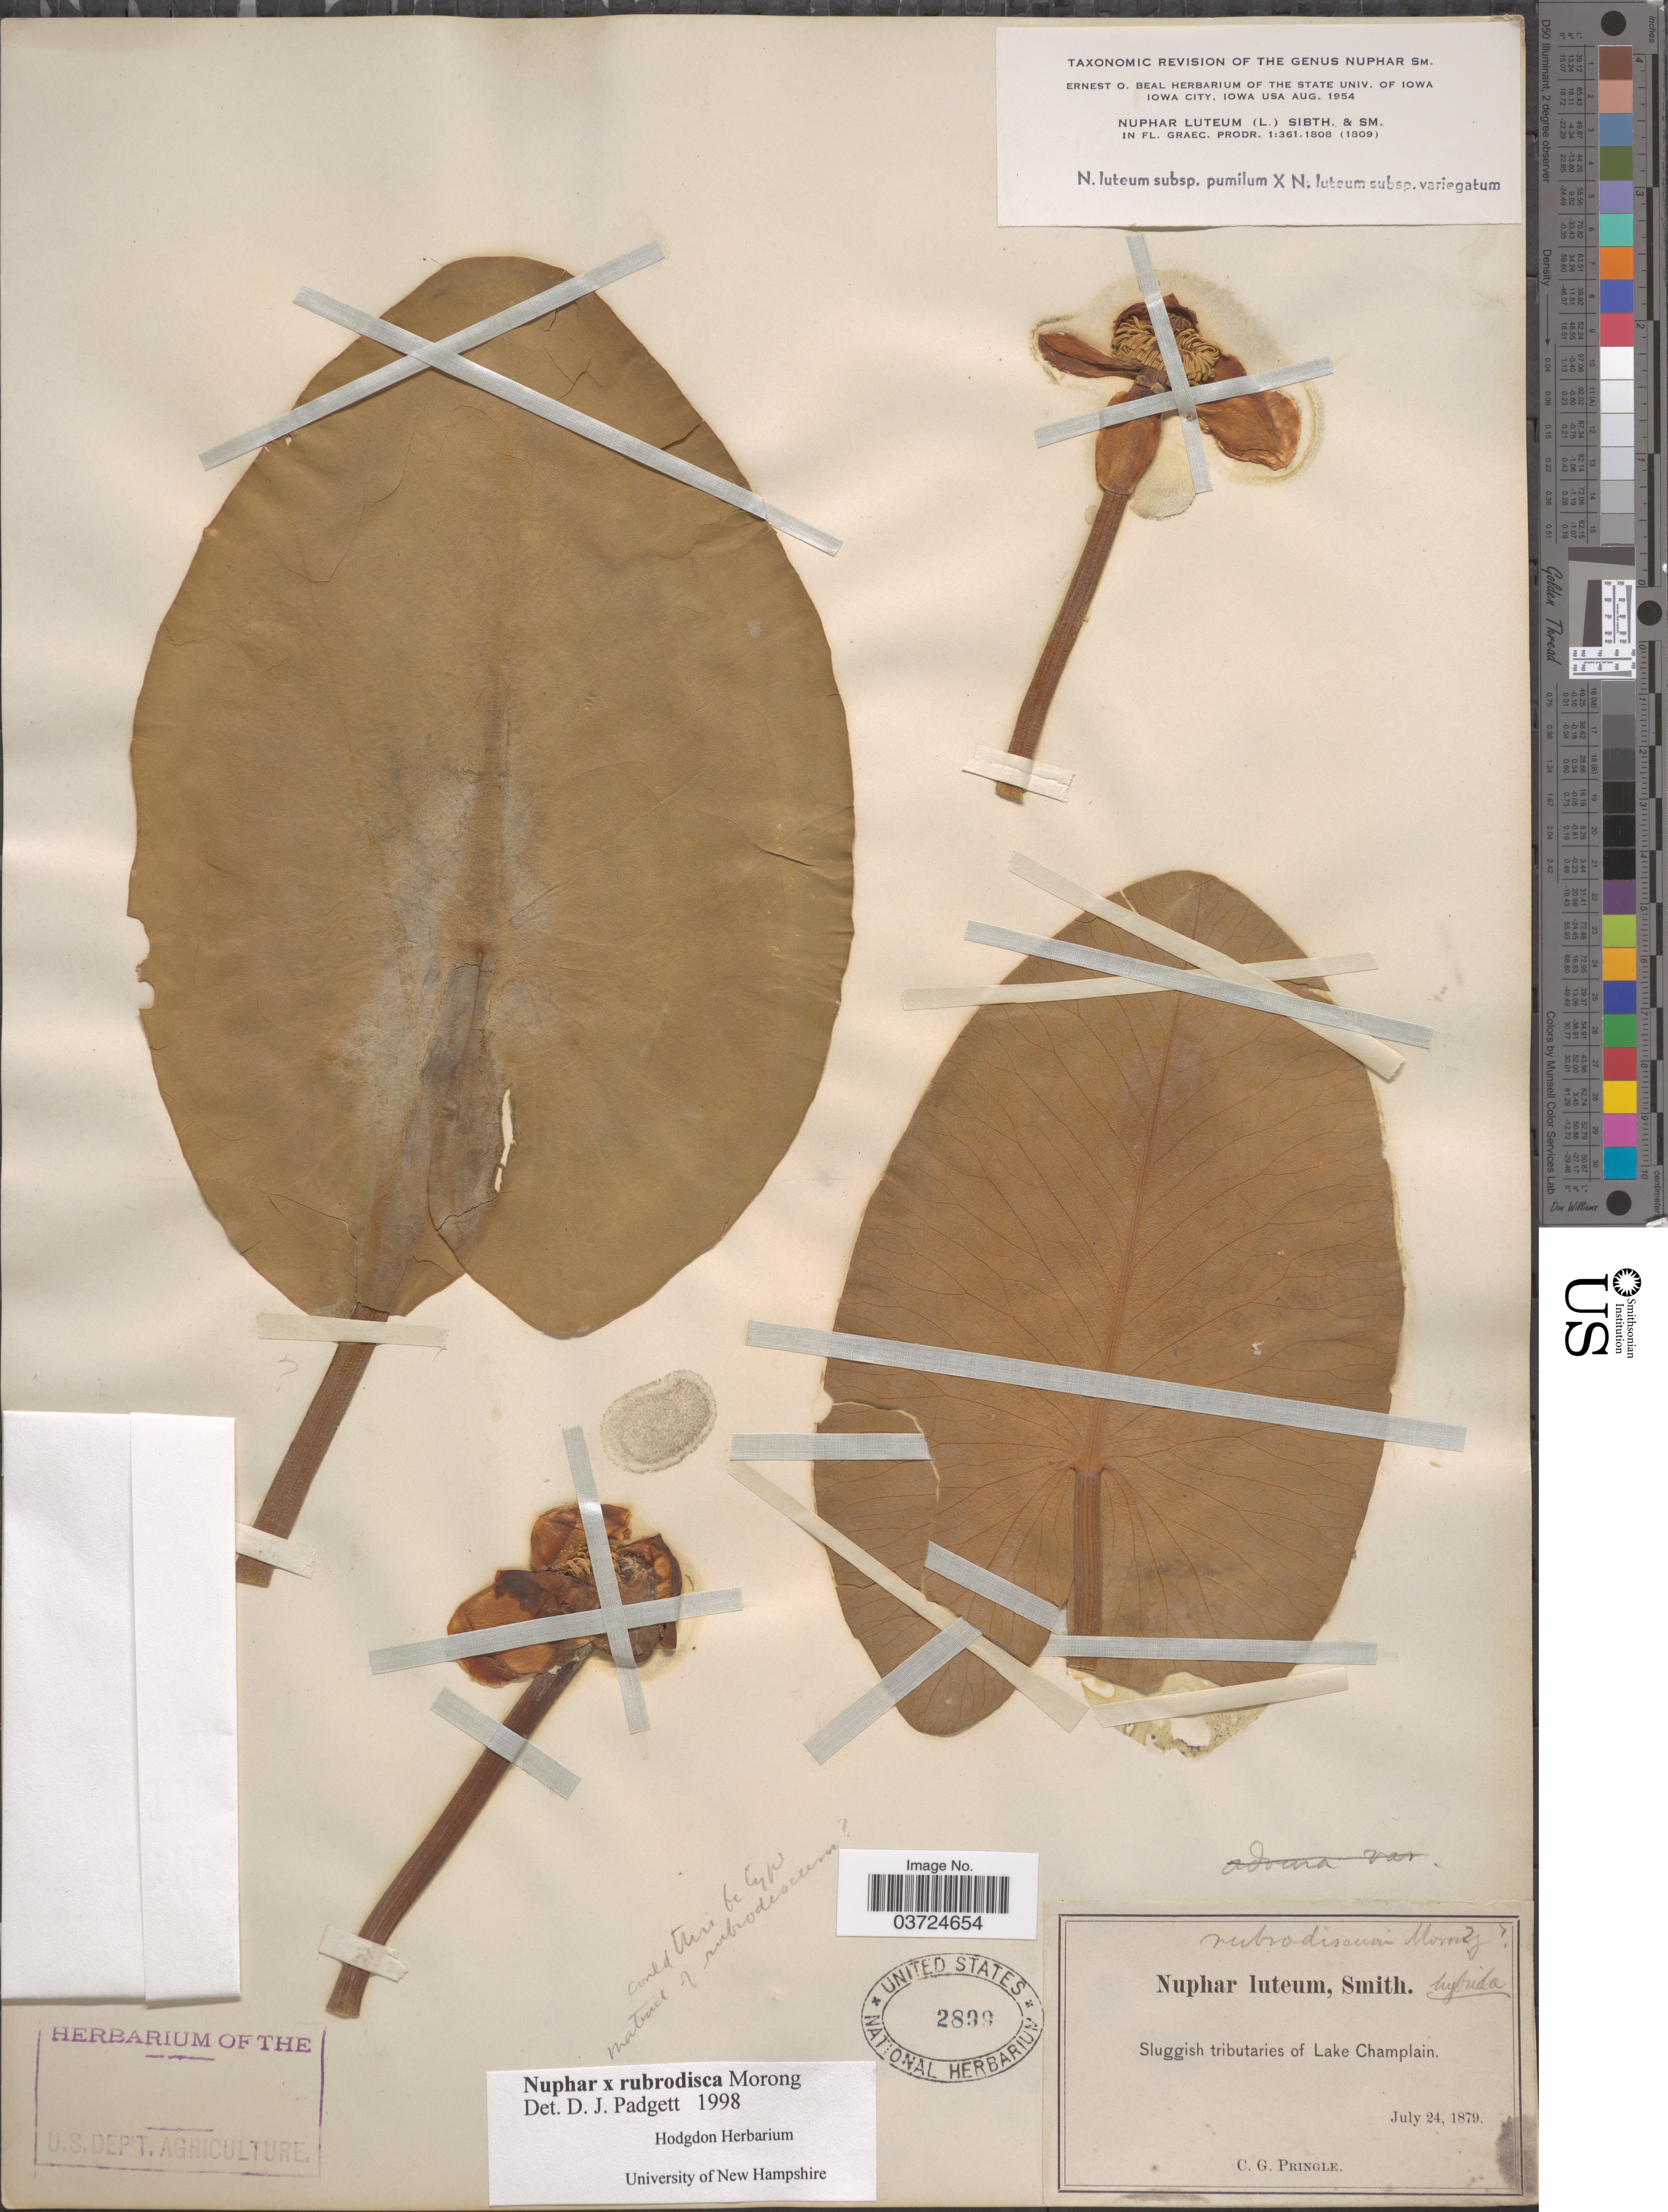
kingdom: Plantae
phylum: Tracheophyta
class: Magnoliopsida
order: Nymphaeales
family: Nymphaeaceae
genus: Nuphar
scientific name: Nuphar rubrodisca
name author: Morong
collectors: C. G. Pringle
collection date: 1879-07-24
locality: Sluggish tributaries of Lake Champlain.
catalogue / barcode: US 2899